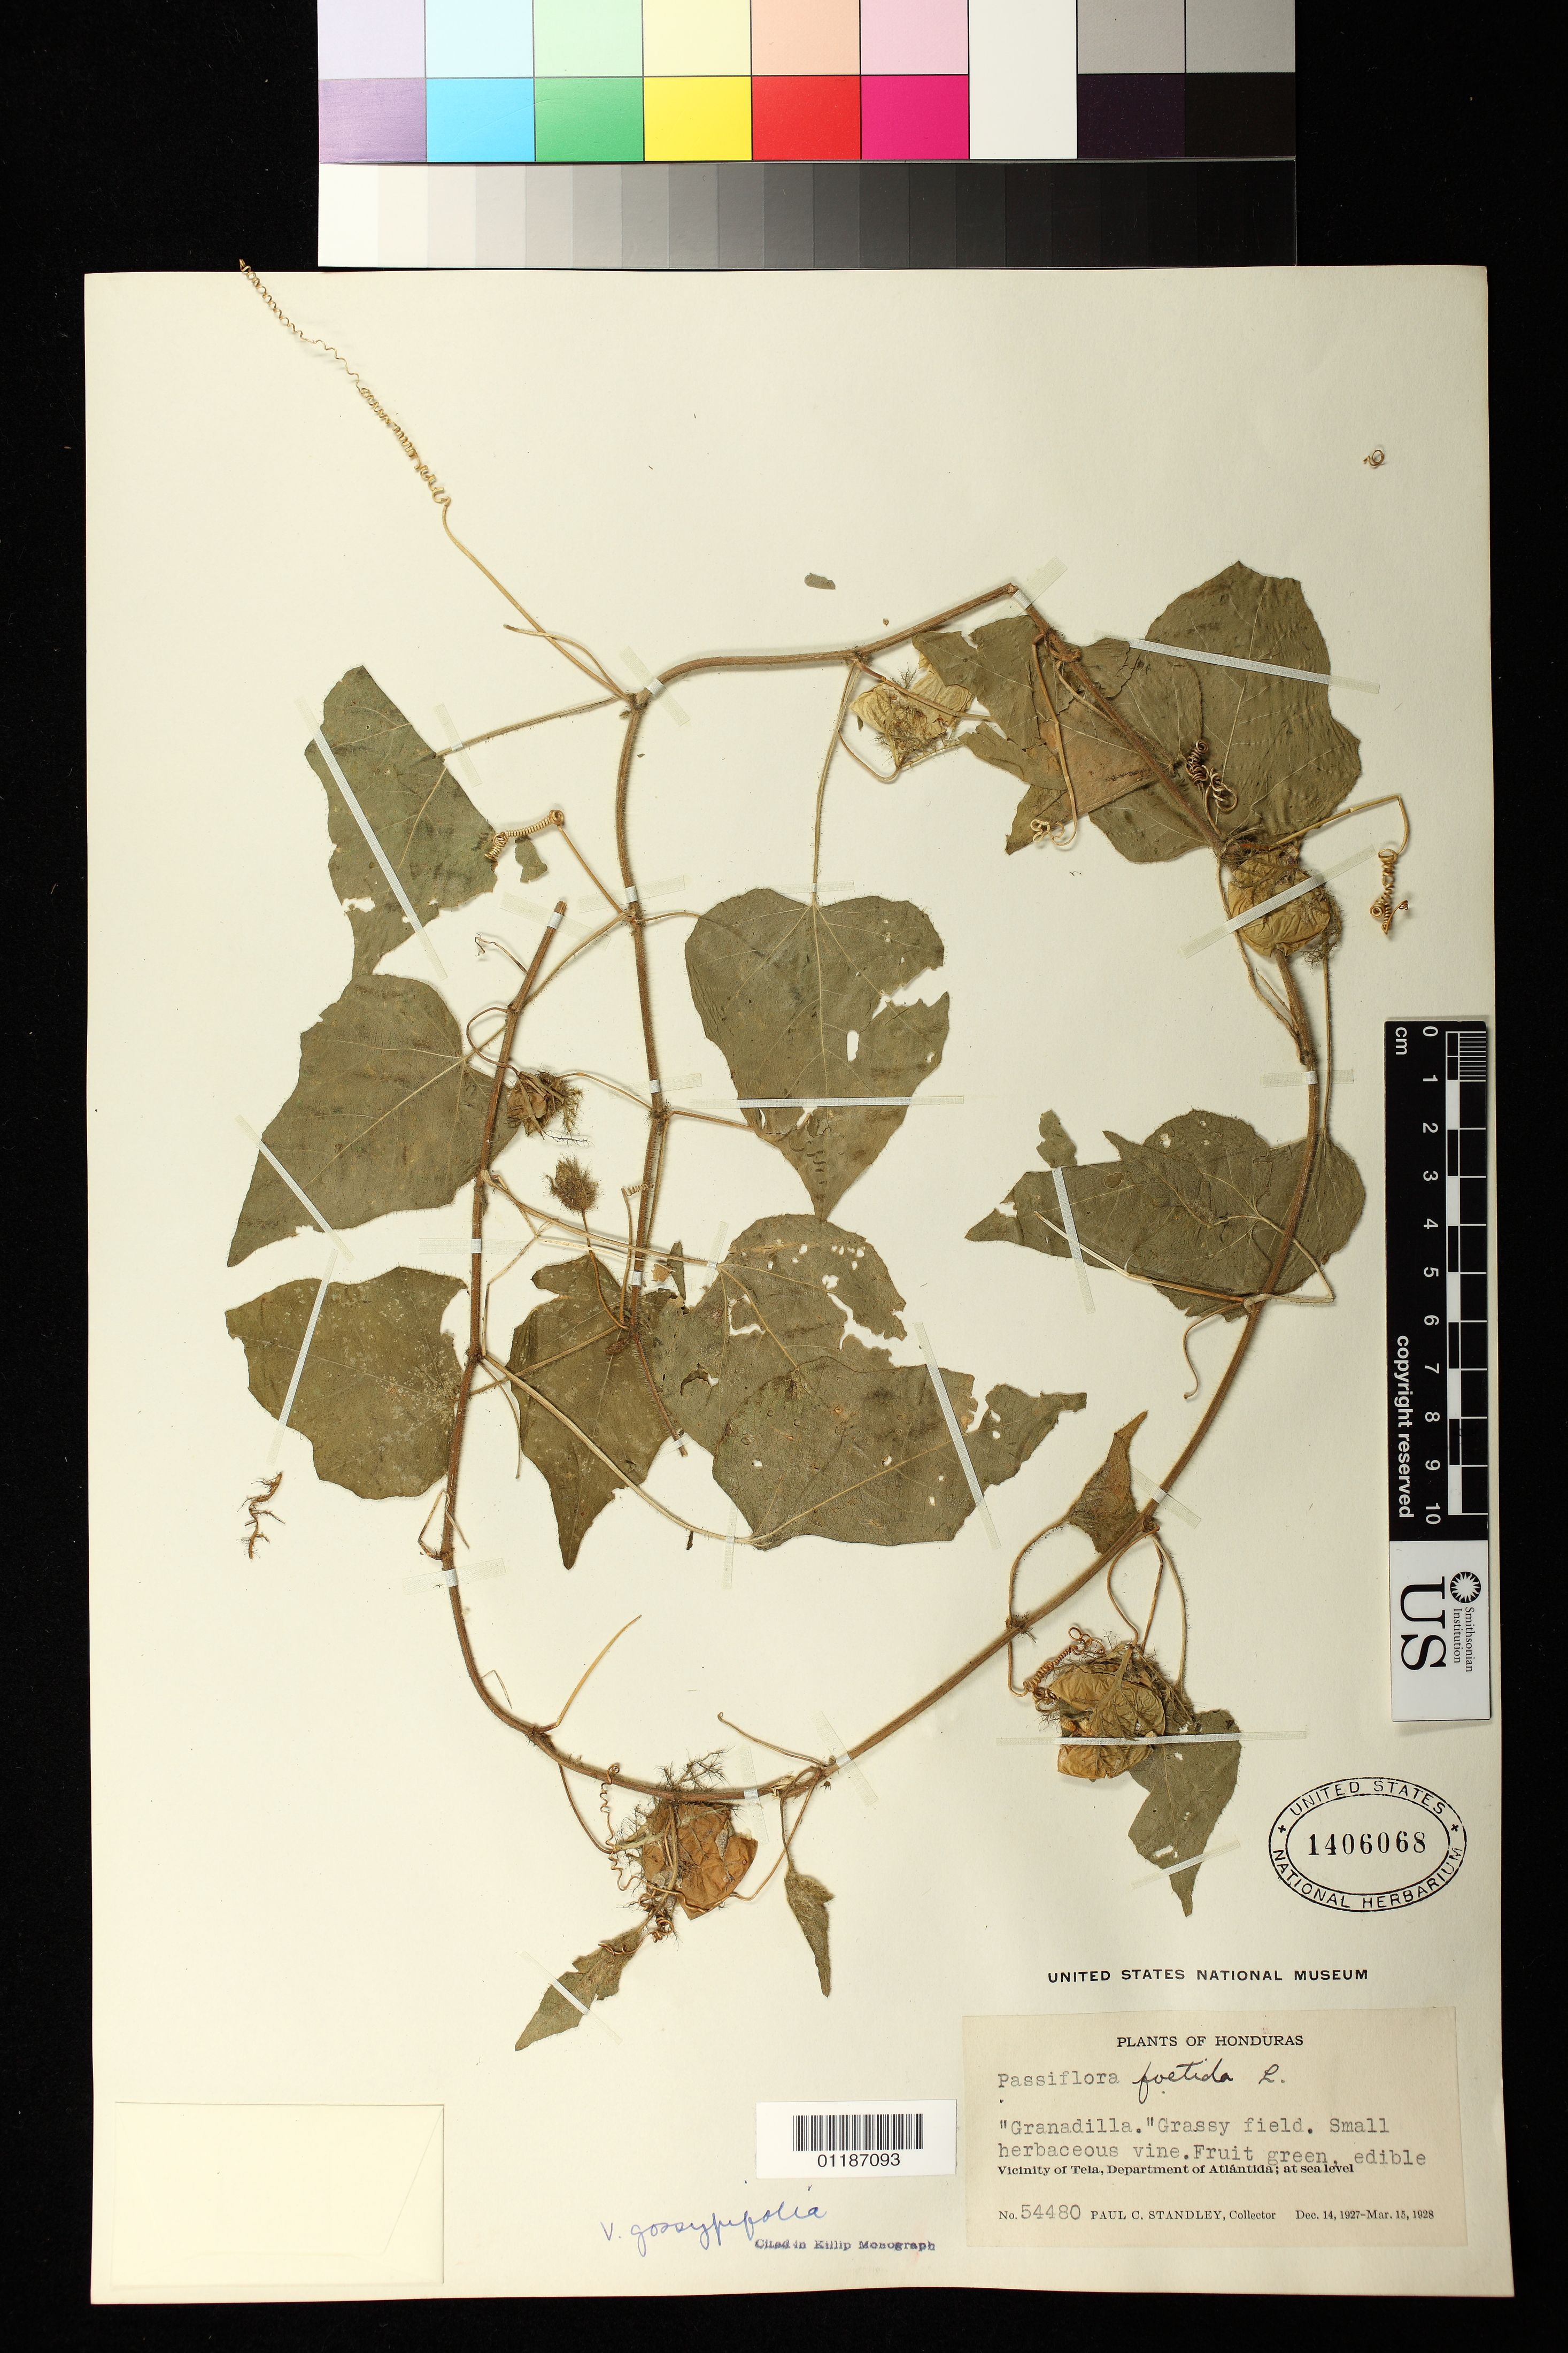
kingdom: Plantae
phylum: Tracheophyta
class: Magnoliopsida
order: Malpighiales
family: Passifloraceae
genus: Passiflora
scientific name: Passiflora foetida var. gossypiifolia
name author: (Desv.) Mast.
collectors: P. C. Standley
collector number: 54480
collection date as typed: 14 Dec 1927 to 15 Mar 1928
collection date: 1927-12-14/1928-03-15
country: Honduras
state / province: Atlántida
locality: Vicinity of Tela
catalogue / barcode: US 1406068